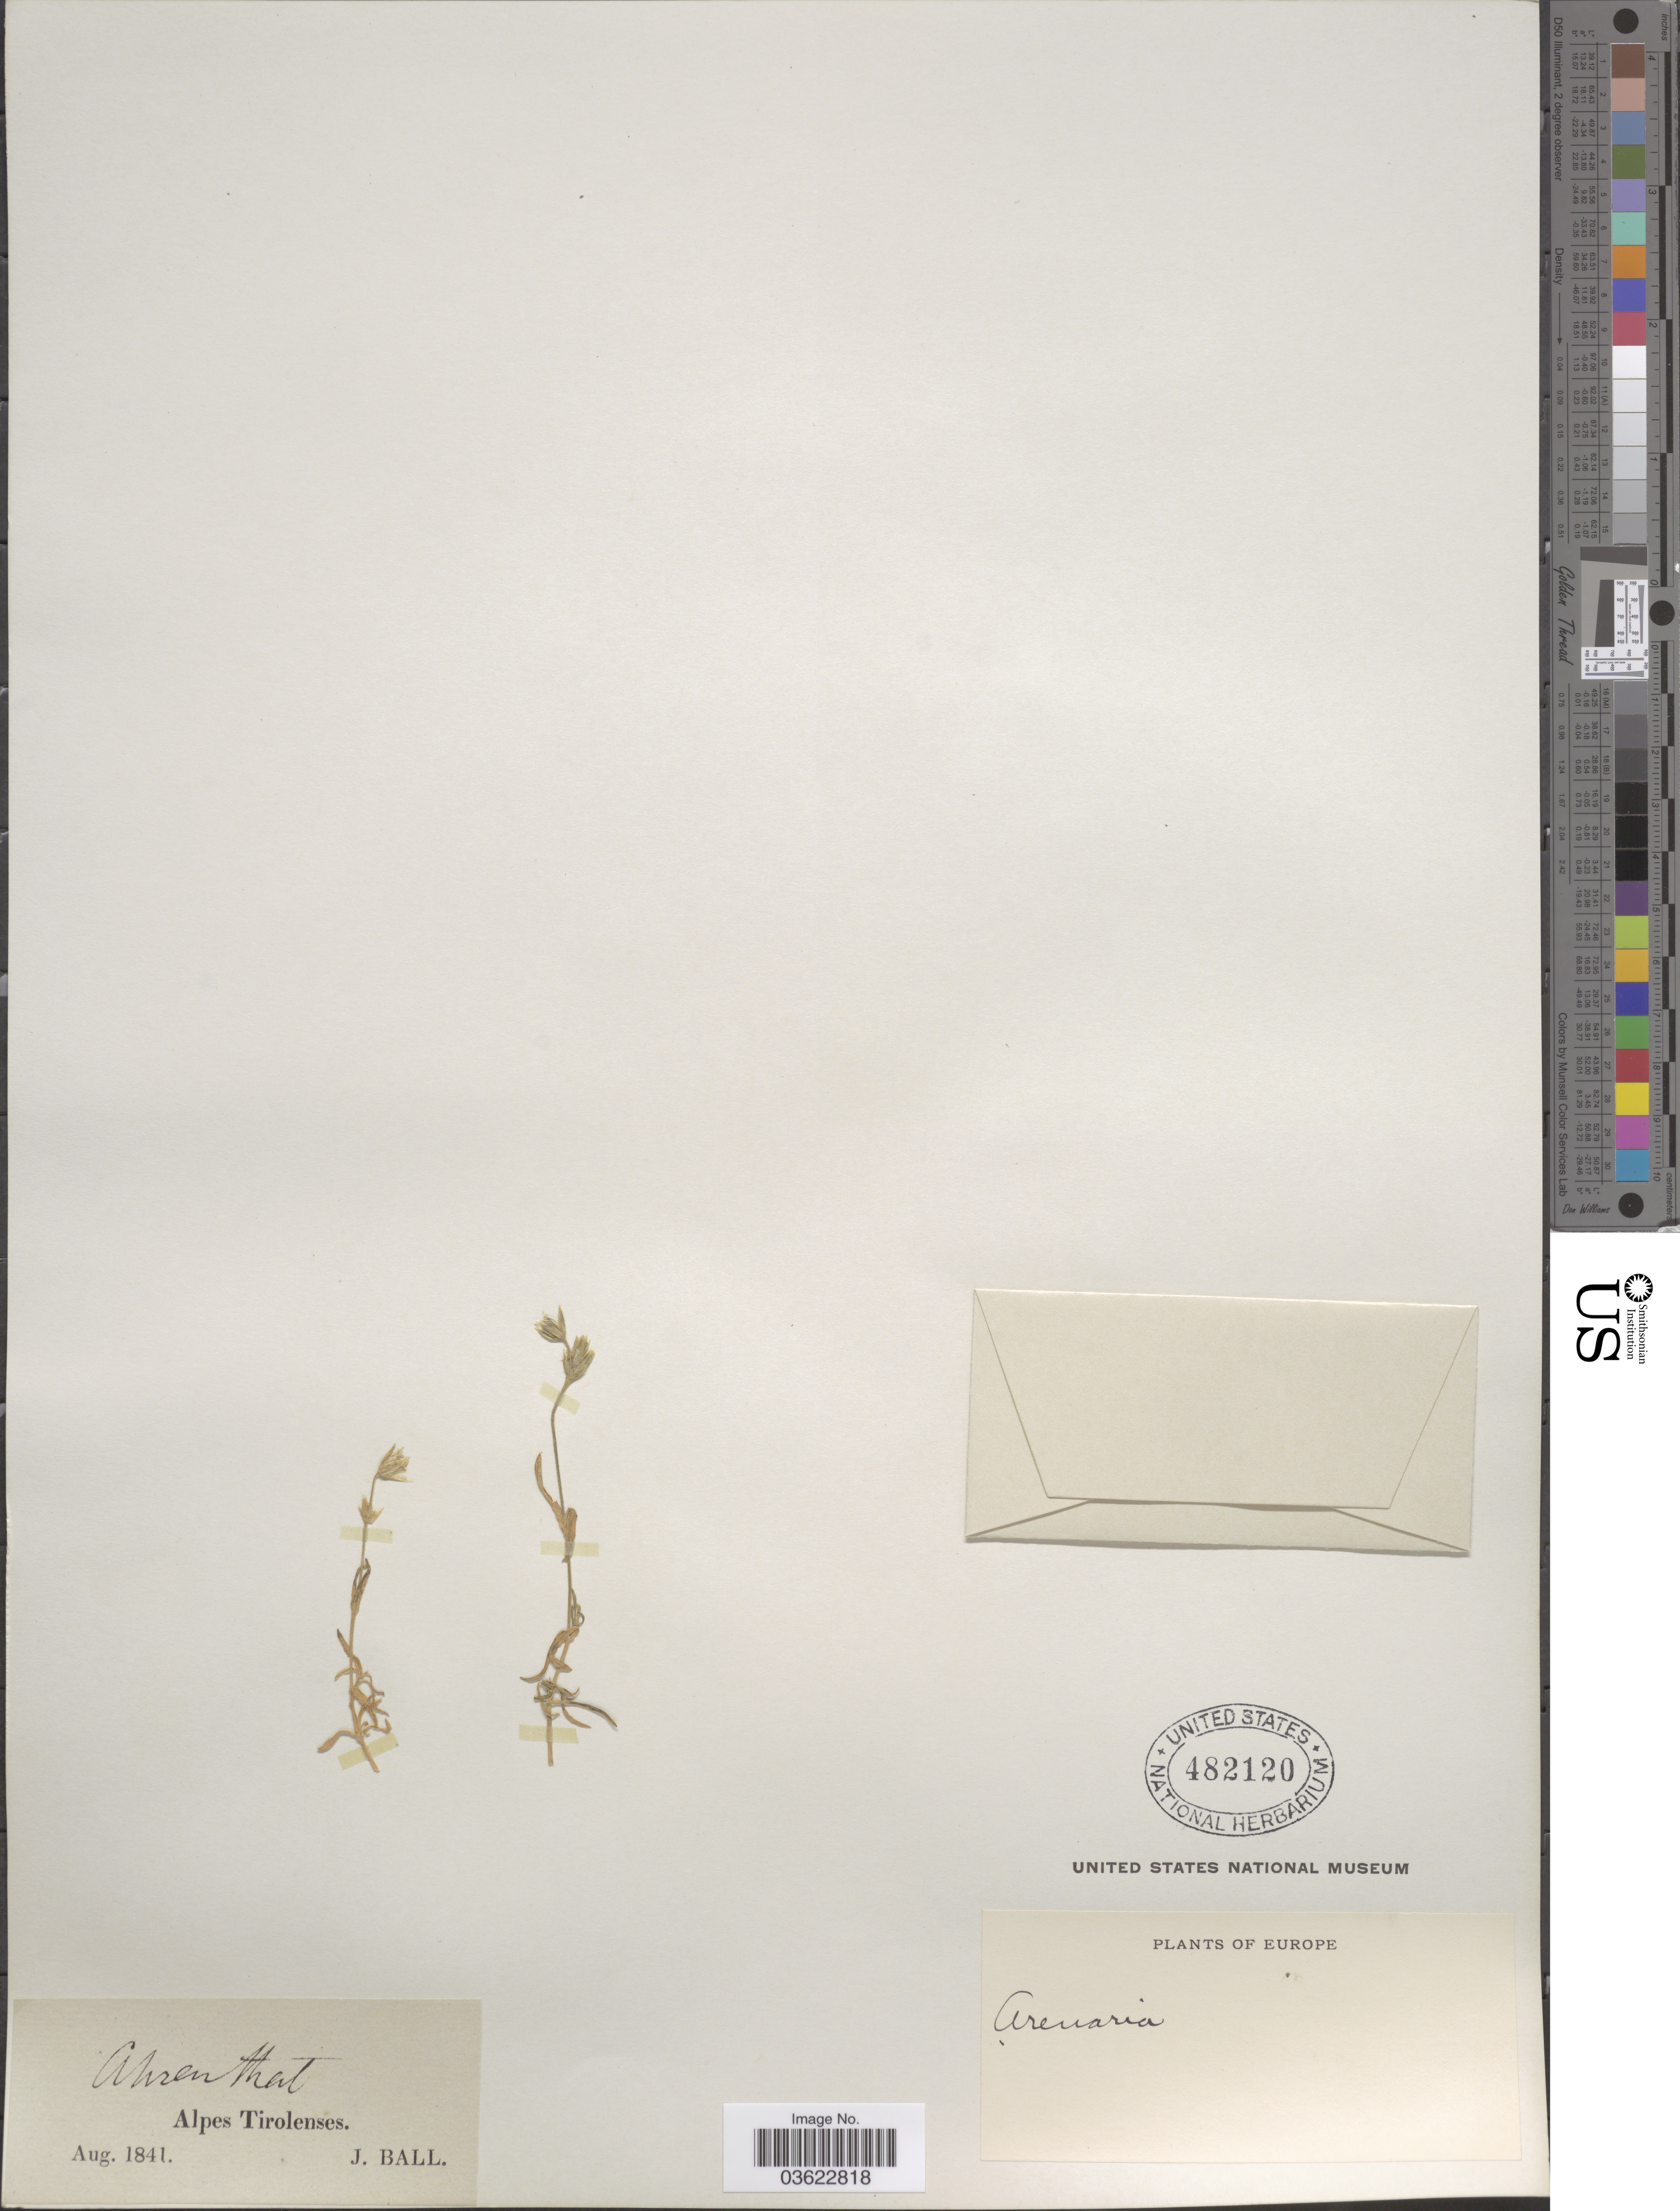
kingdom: Plantae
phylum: Tracheophyta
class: Magnoliopsida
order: Caryophyllales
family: Caryophyllaceae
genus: Arenaria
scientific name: Arenaria sp.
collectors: J. Ball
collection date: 1841-08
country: Italy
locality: Ahrenthal [unsure placement] Alpes Tirolenses. Europe.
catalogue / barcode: US 482120